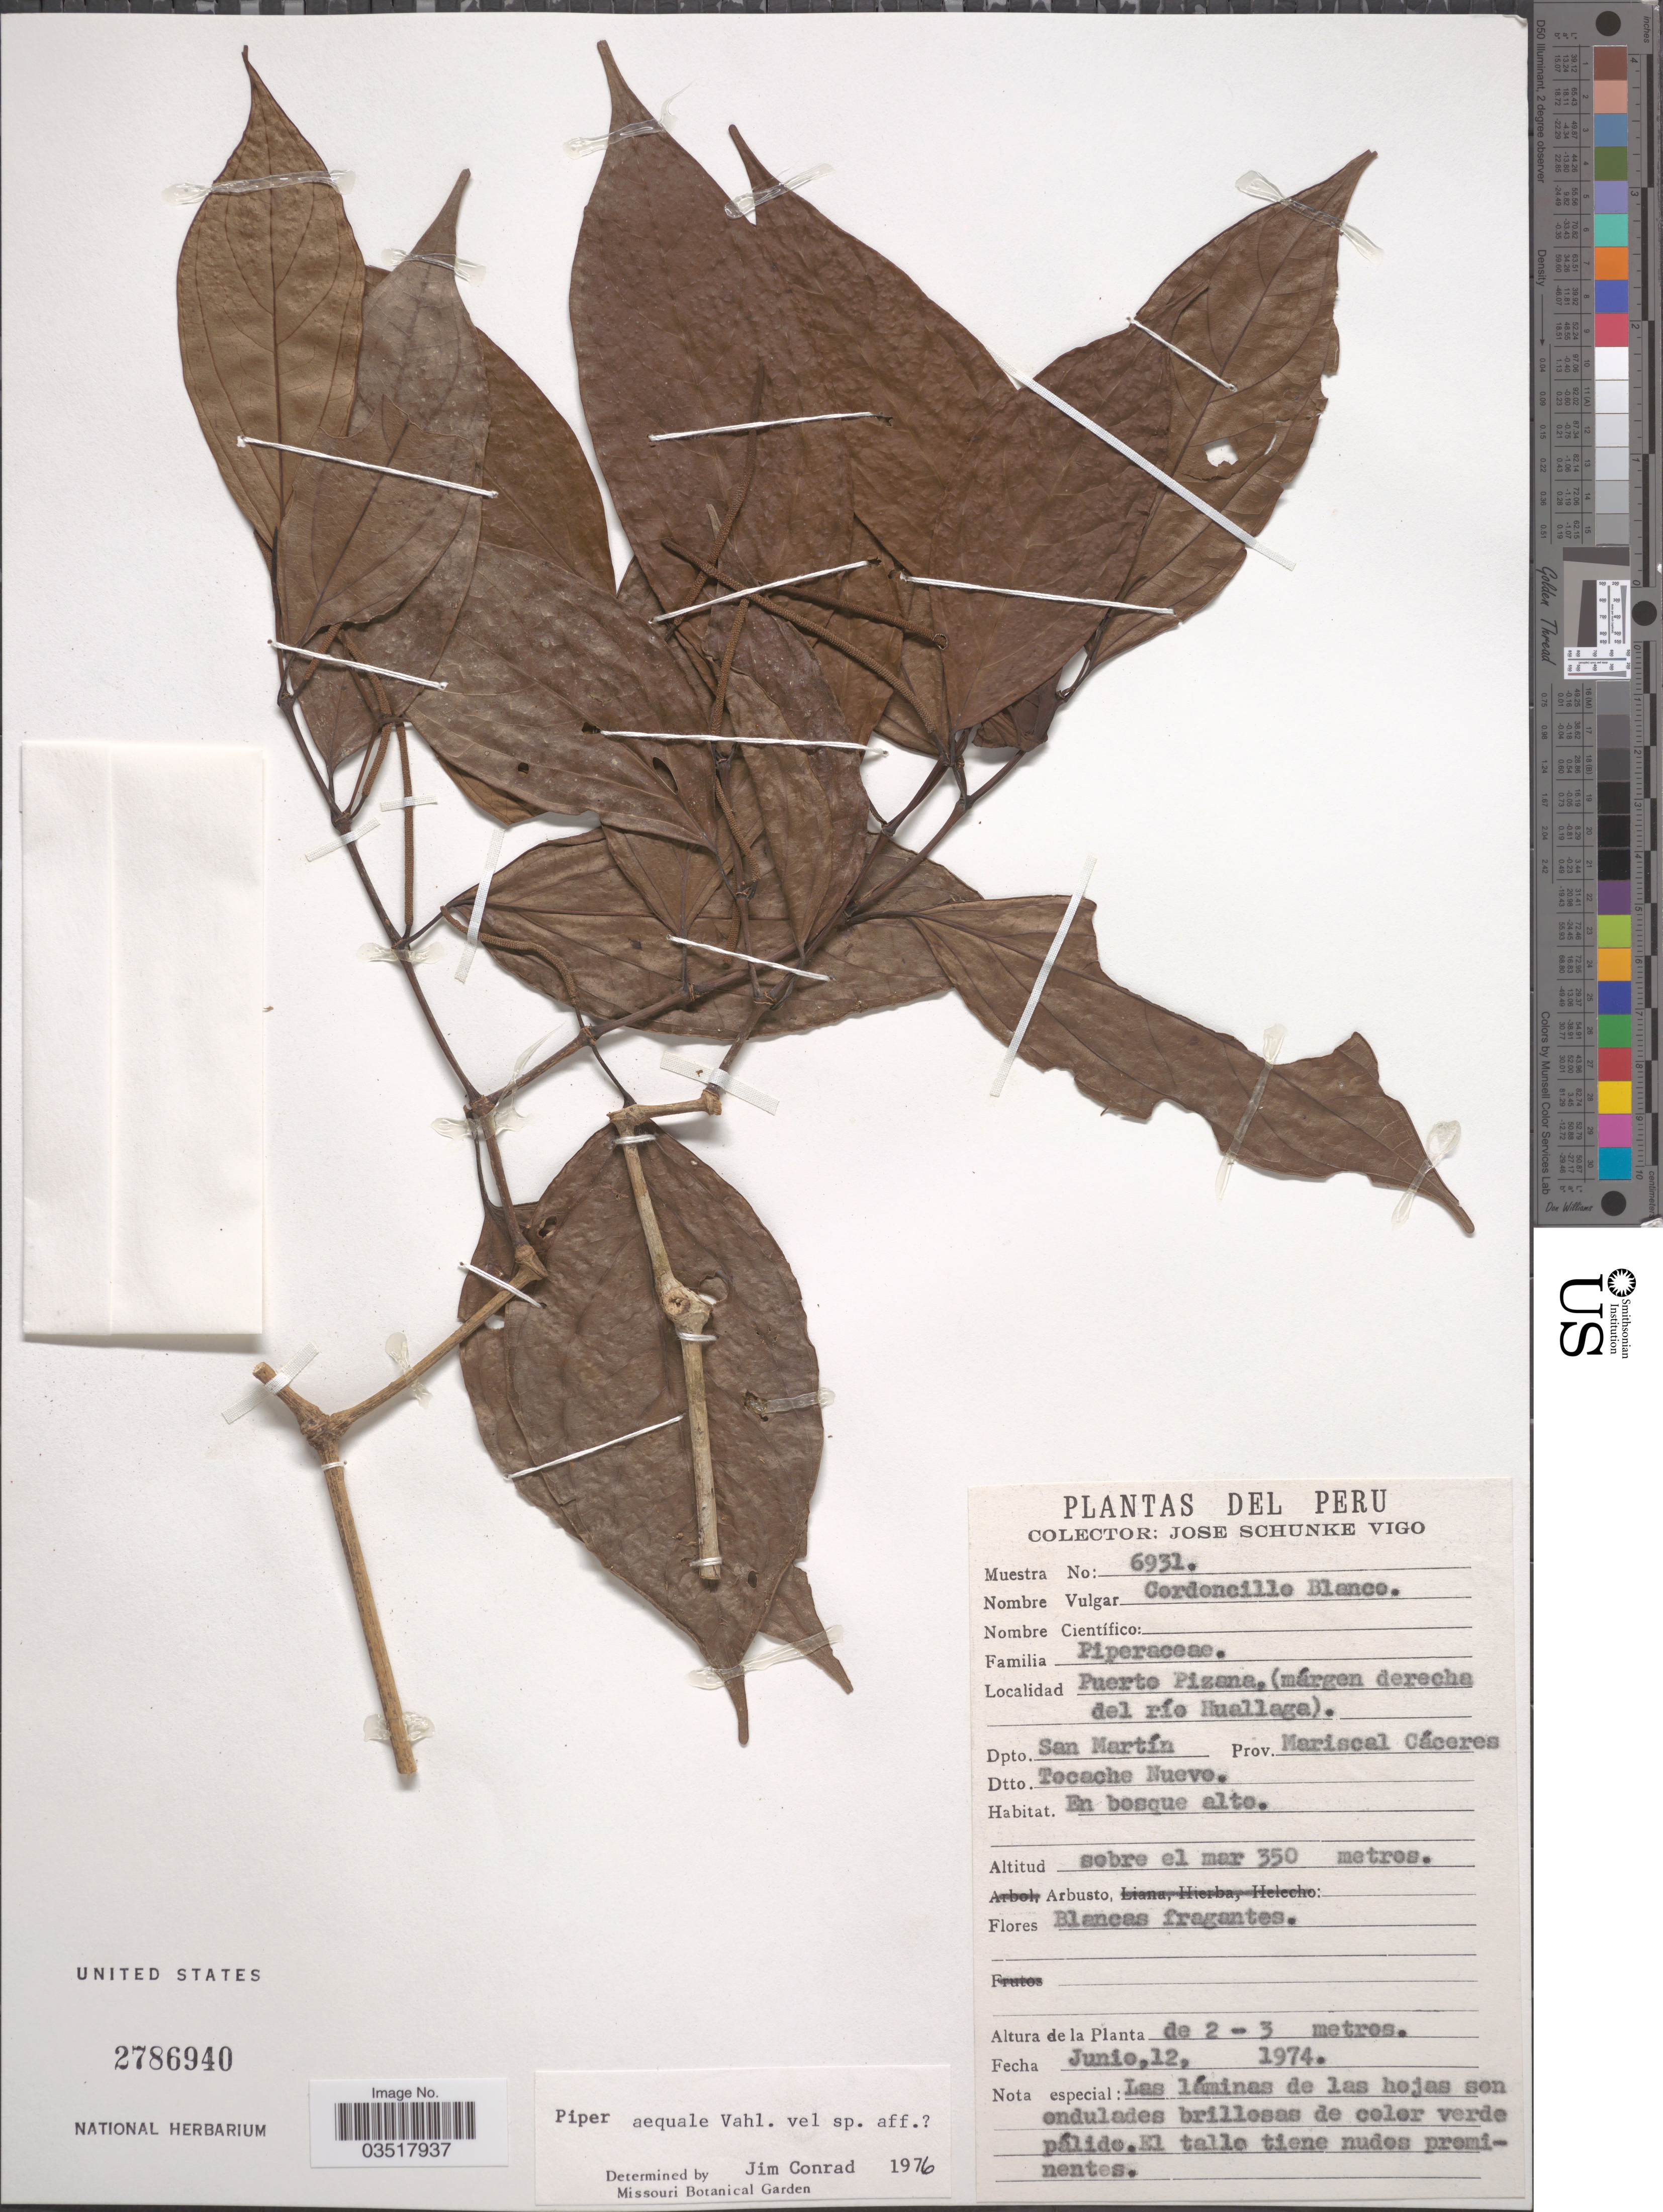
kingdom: Plantae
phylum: Tracheophyta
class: Magnoliopsida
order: Piperales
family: Piperaceae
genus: Piper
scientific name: Piper aequale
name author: Vahl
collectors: J. Schunke Vigo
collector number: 6931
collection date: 1974-06-12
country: Peru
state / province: San Martín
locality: Puerto Pizana, (márgen derecha del río Huallaga). Dpto. San Martín. Prov. Mariscal Cáceres. Dtto. Tocache Nuevo.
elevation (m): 350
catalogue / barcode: US 2786940